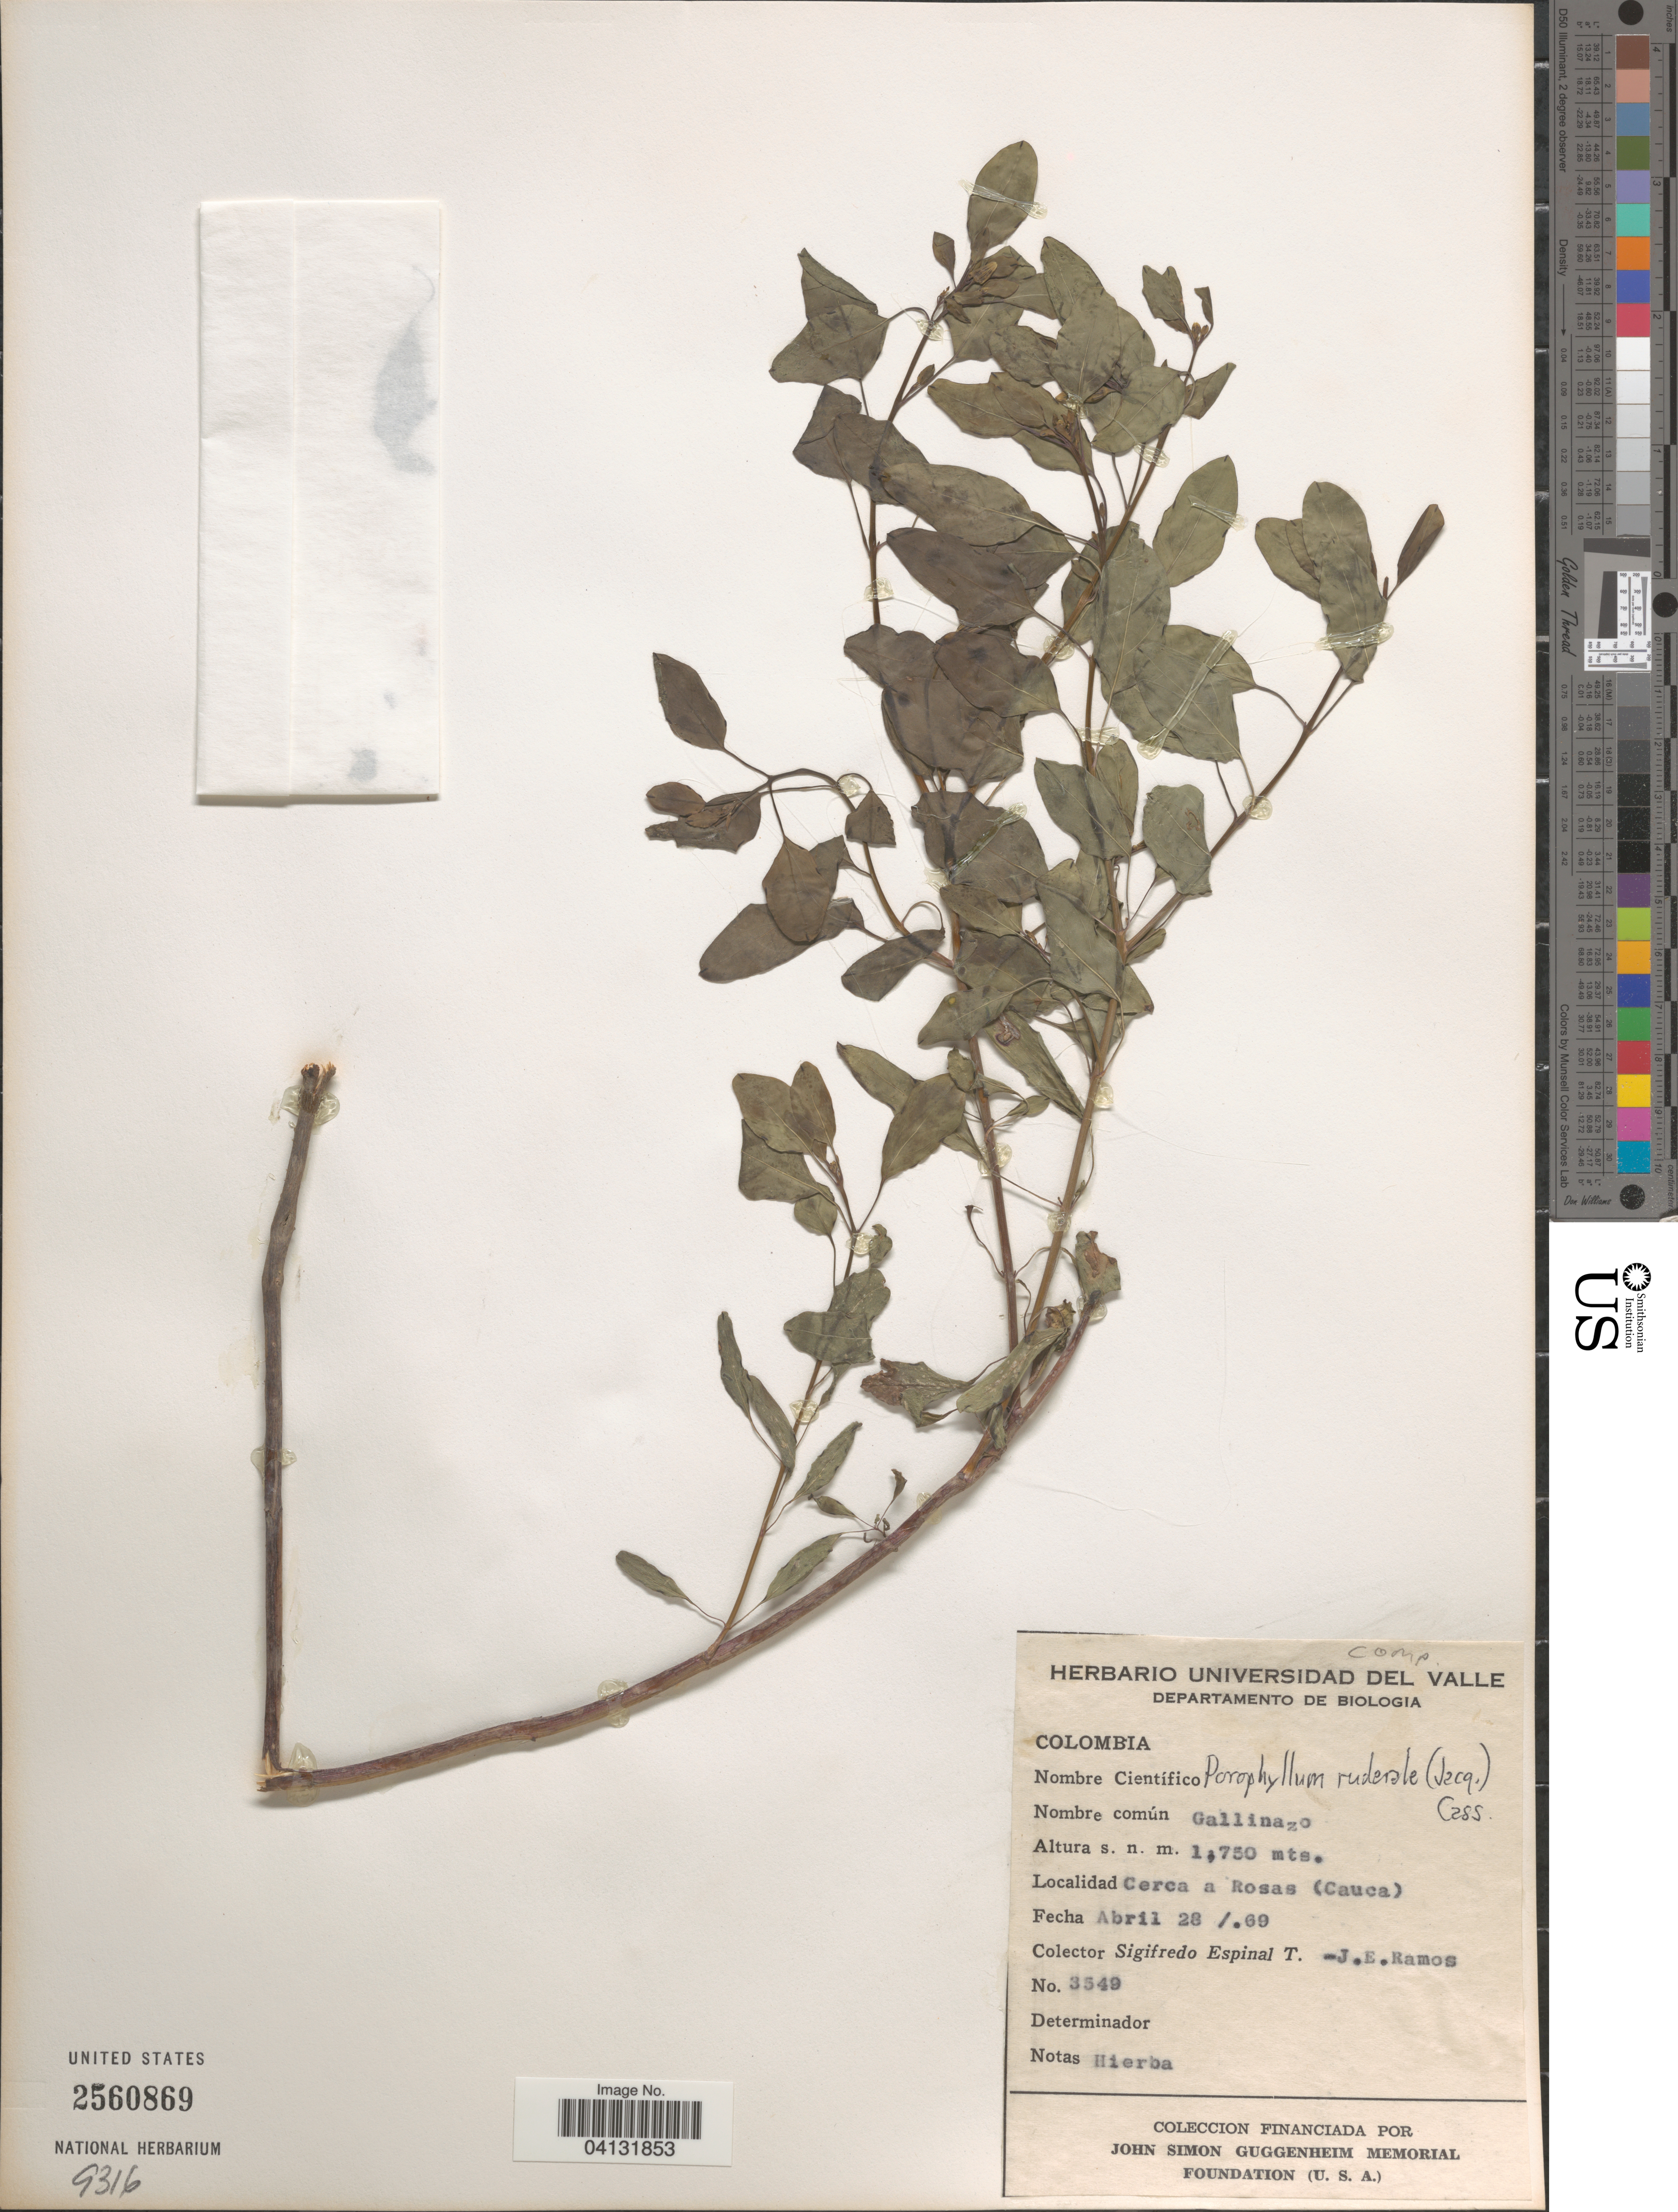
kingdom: Plantae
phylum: Tracheophyta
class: Magnoliopsida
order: Asterales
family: Asteraceae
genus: Porophyllum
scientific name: Porophyllum ruderale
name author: (Jacq.) Cass.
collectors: S. Espinal T. & J. E. Ramos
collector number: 3549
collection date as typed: Transcribed d/m/y: 28/4/69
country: Colombia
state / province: Cauca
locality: Cerca a Rosas.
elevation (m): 1750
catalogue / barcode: US 2560869